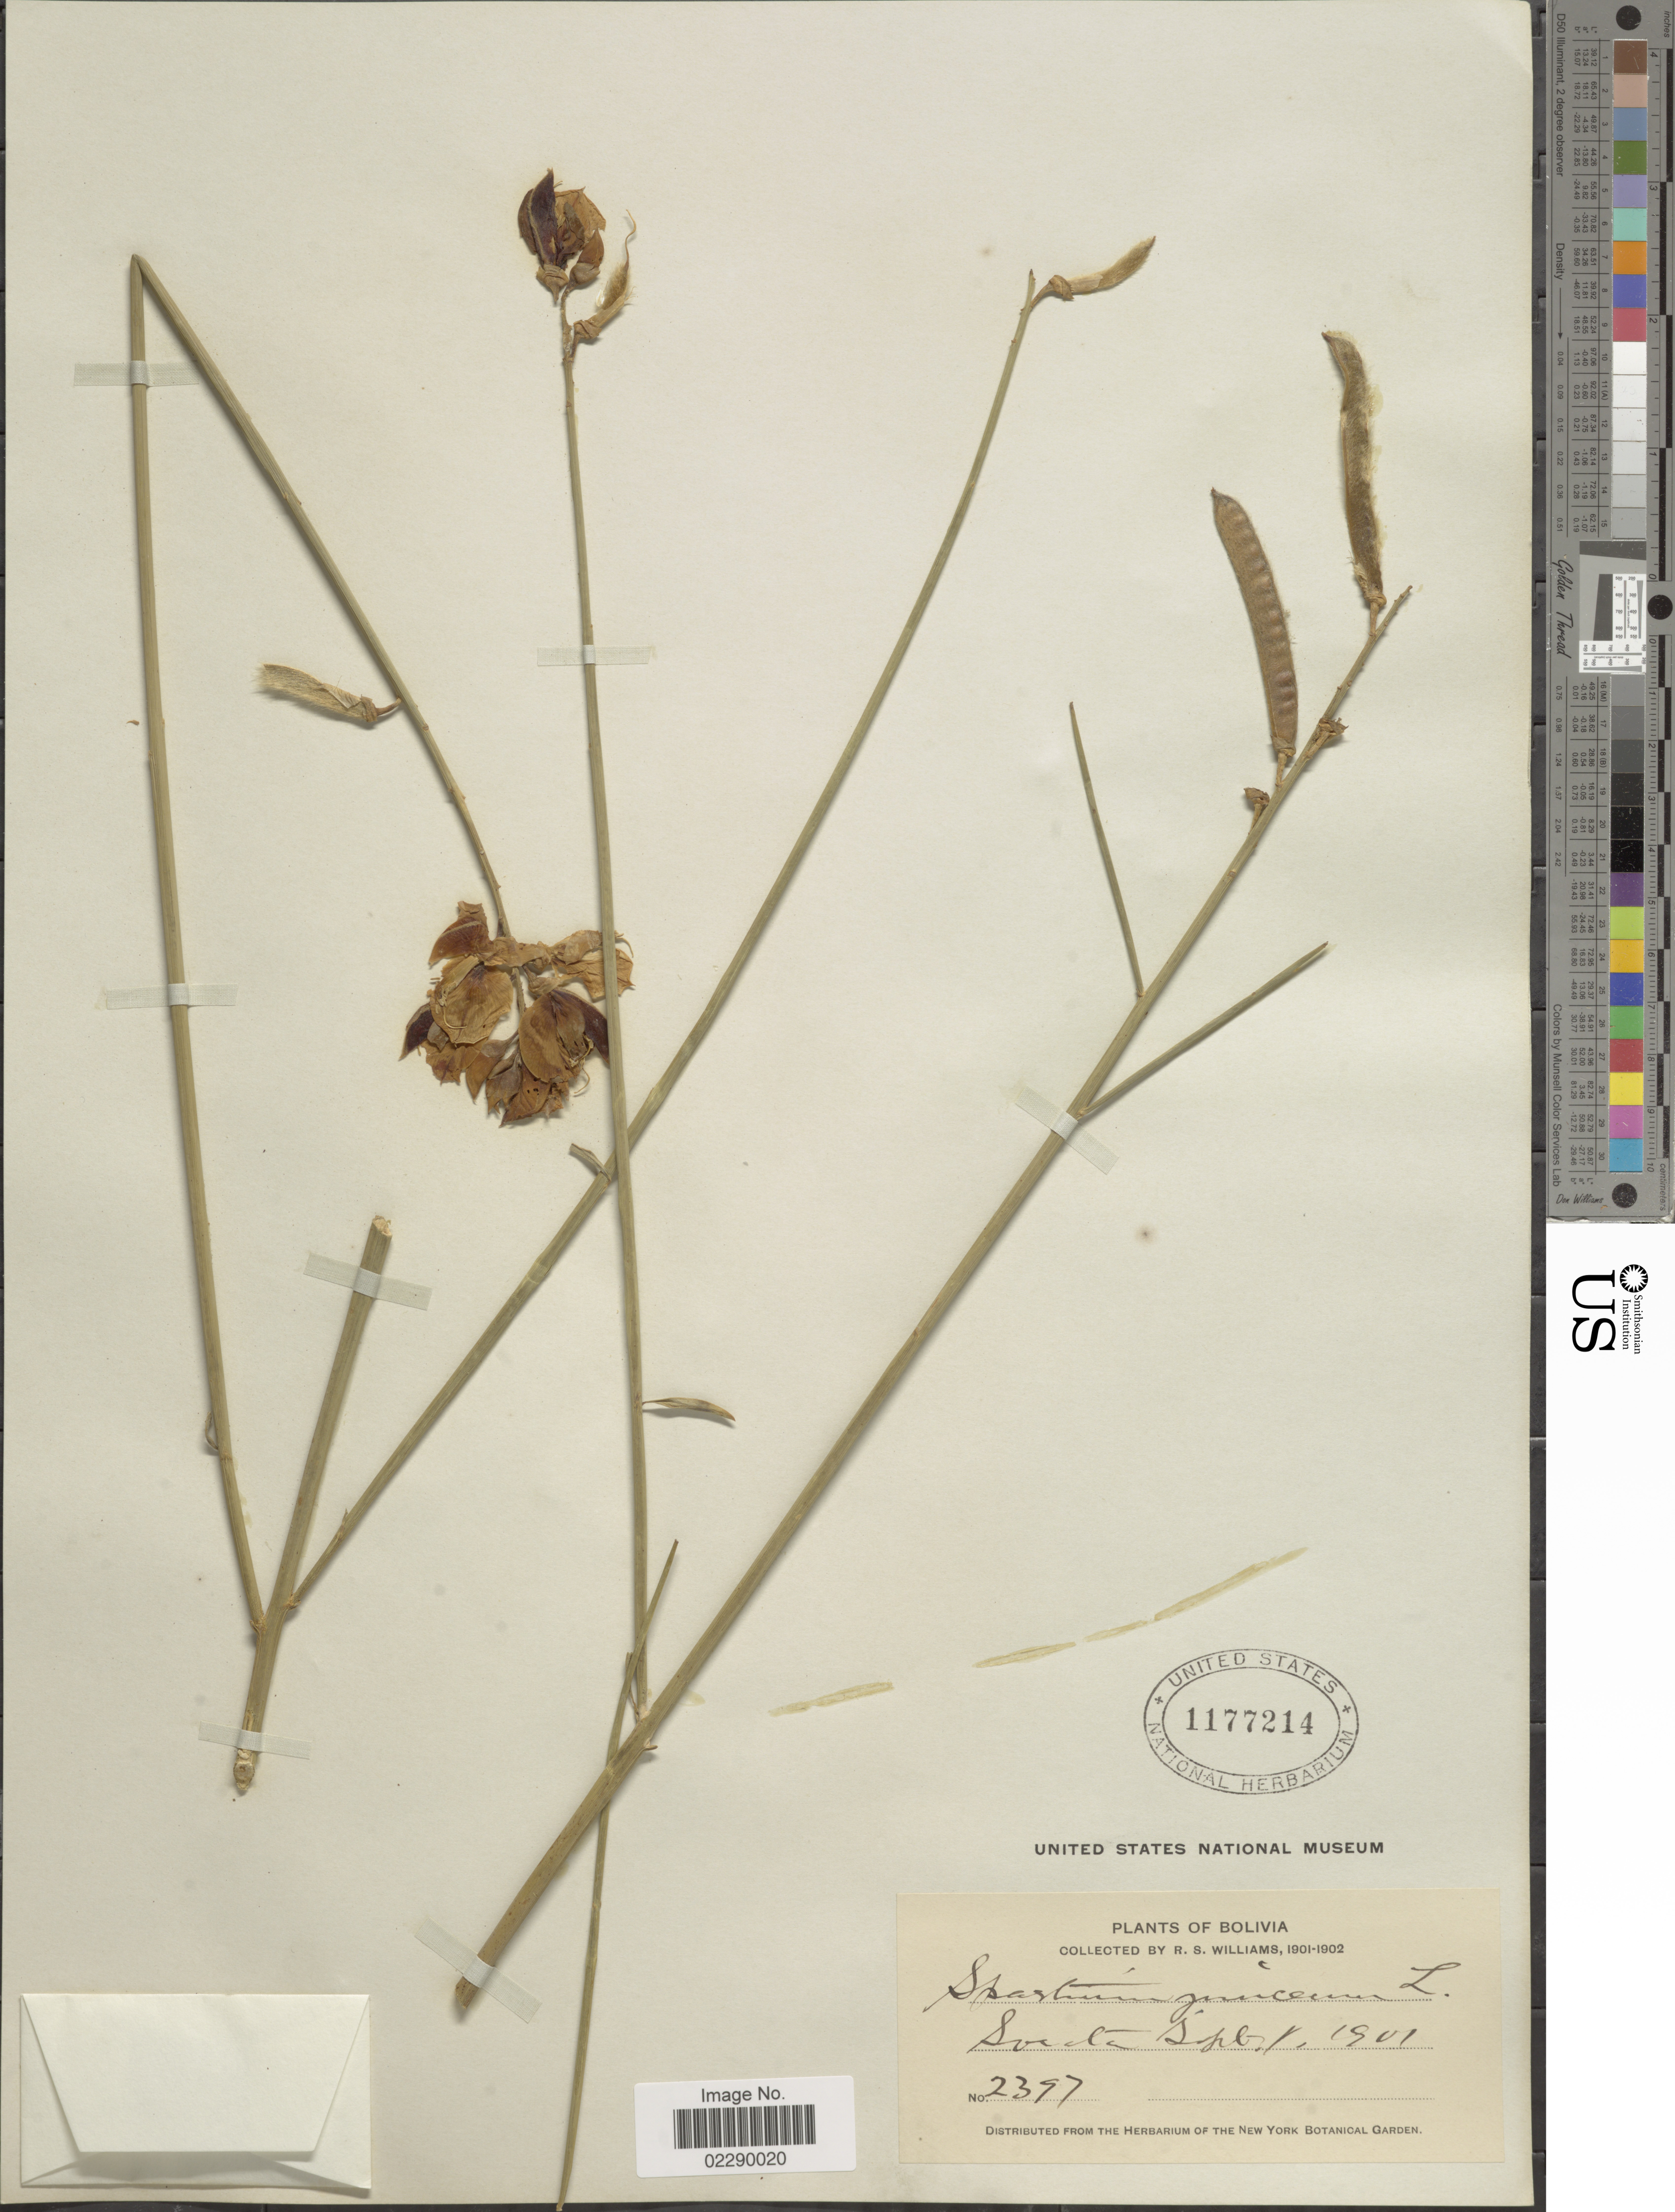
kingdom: Plantae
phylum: Tracheophyta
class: Magnoliopsida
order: Fabales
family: Fabaceae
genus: Spartium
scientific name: Spartium junceum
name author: L.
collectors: R. S. Williams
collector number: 2397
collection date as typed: Sep. 1, '01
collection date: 1901-09-01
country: Bolivia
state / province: La Páz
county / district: Larecaja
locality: Sorata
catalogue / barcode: US 1177214